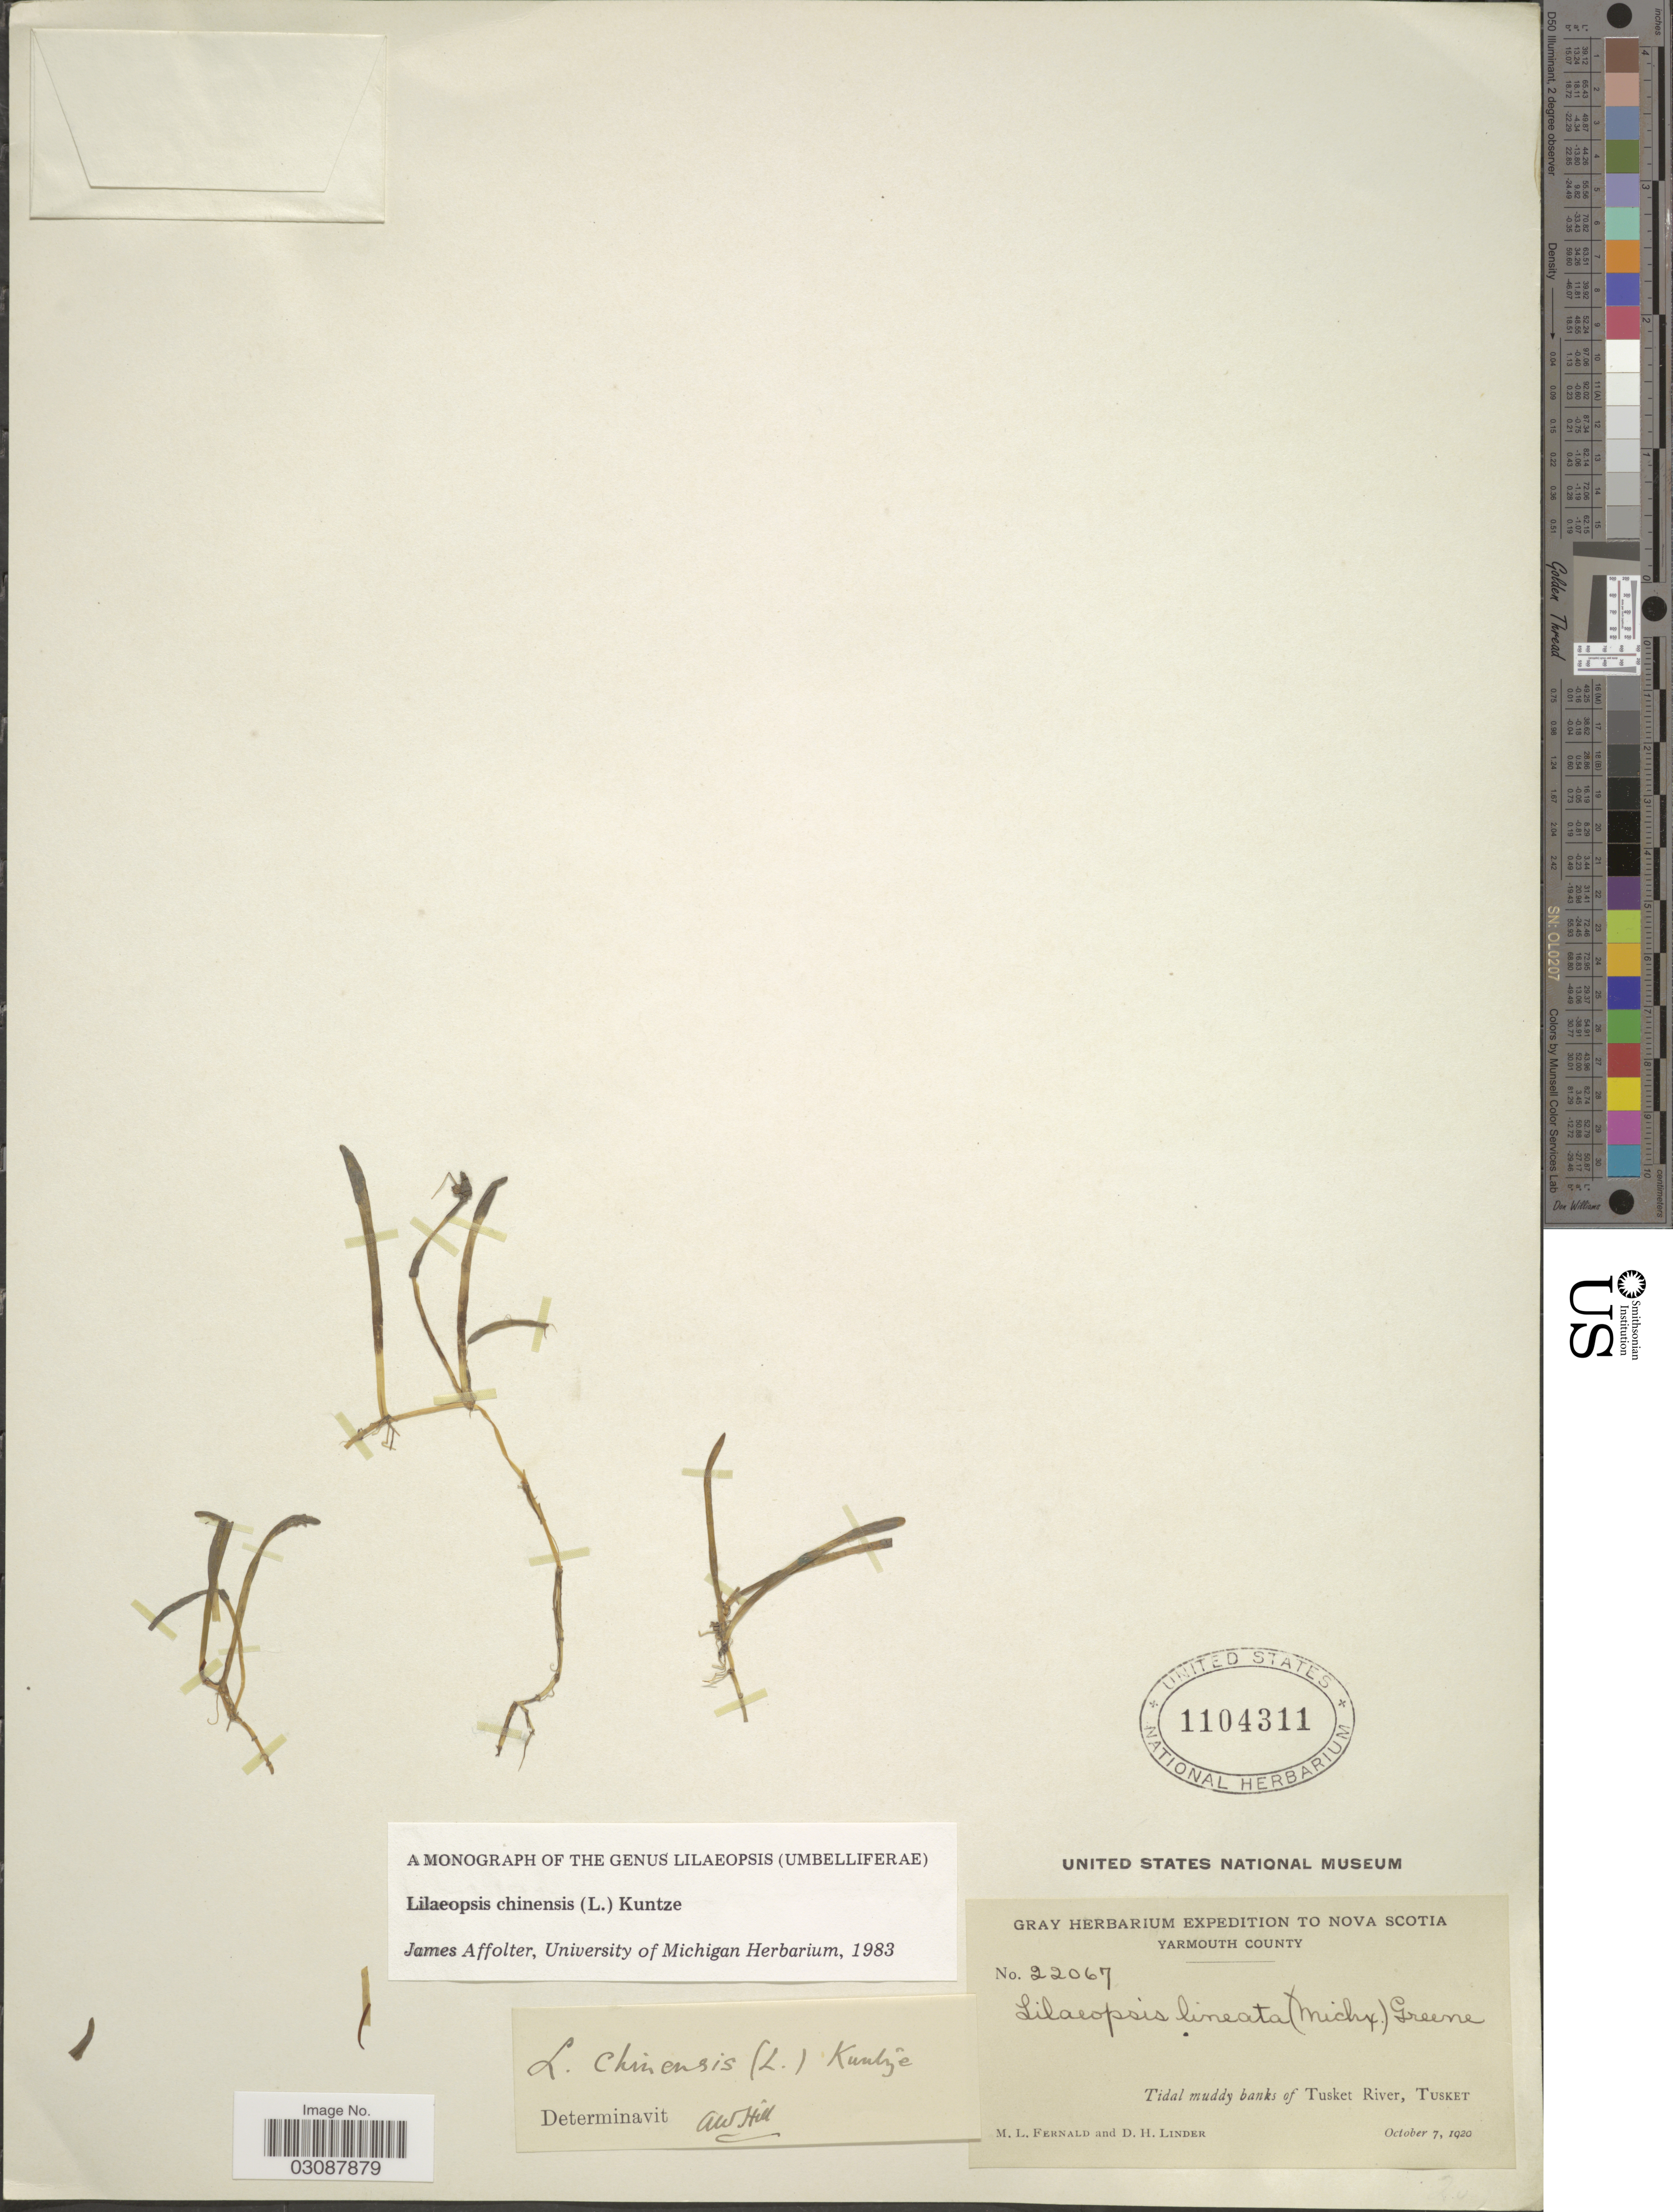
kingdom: Plantae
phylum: Tracheophyta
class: Magnoliopsida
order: Apiales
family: Apiaceae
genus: Lilaeopsis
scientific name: Lilaeopsis chinensis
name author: (L.) Kuntze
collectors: M. L. Fernald & D. Linder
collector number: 22067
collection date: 1920-10-07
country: Canada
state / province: Nova Scotia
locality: Yarmouth County. Tidal muddy banks of Tusket River, Tusket.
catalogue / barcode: US 1104311